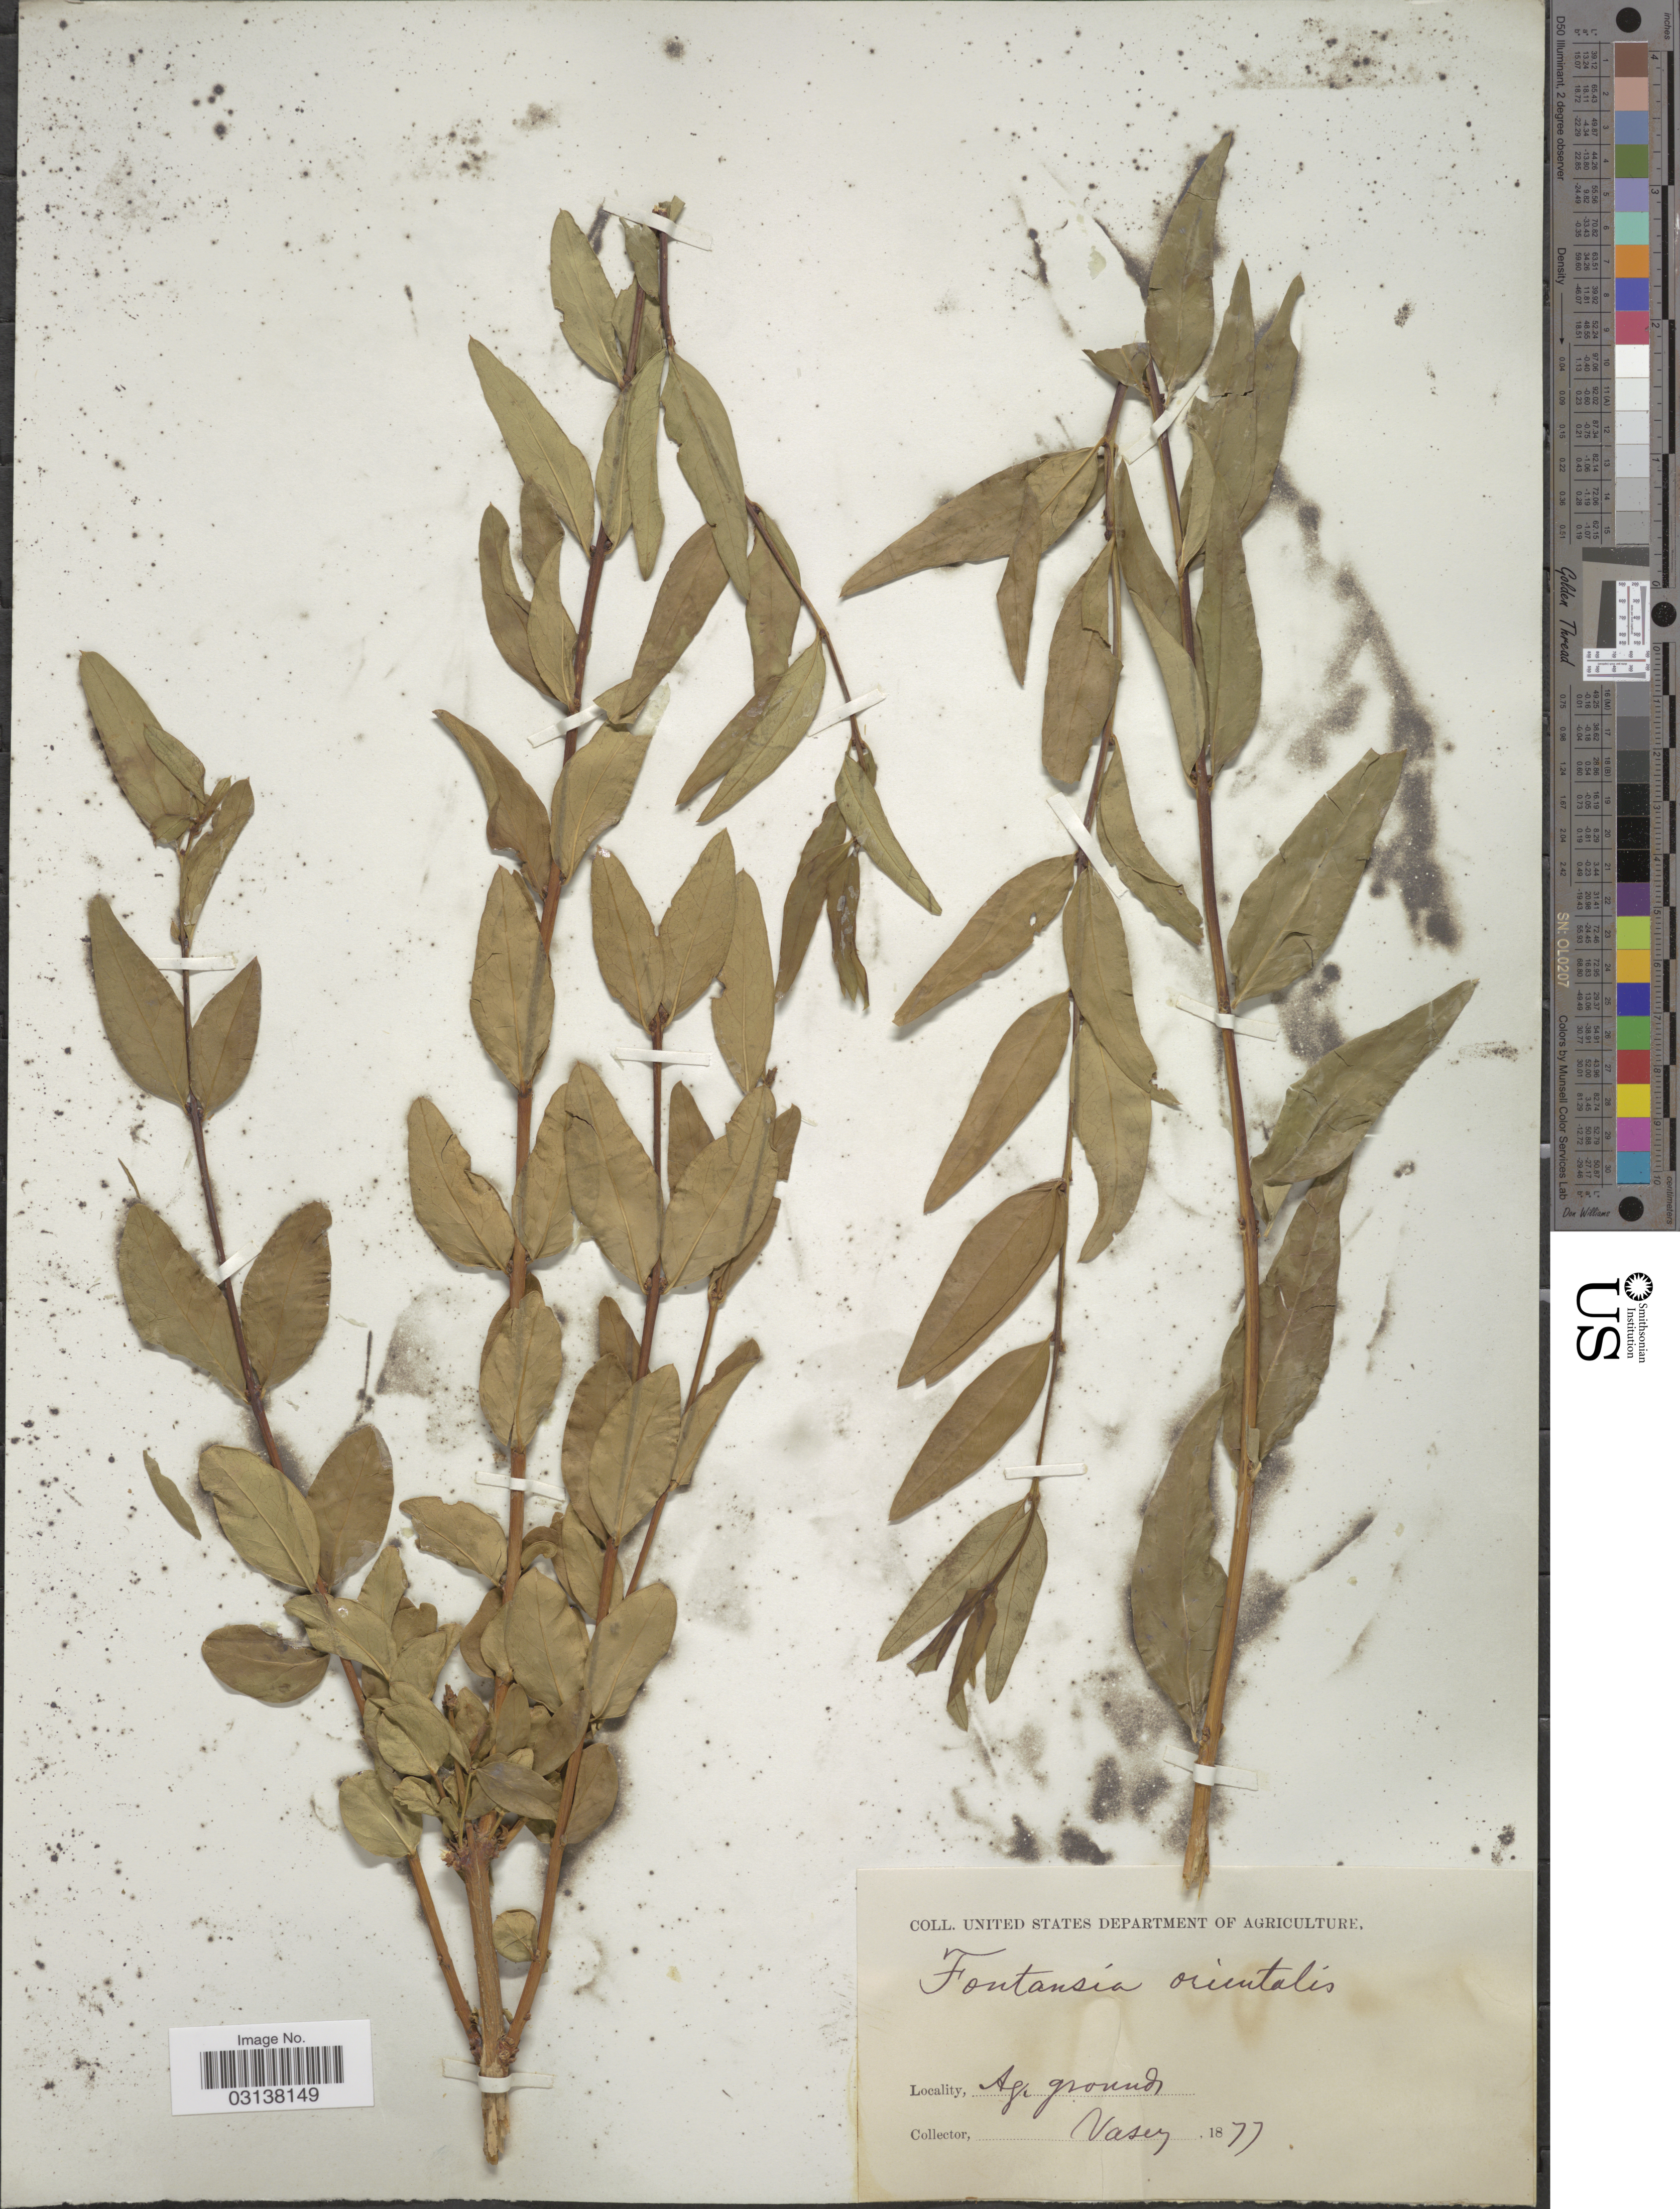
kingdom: Plantae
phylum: Tracheophyta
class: Magnoliopsida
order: Lamiales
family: Oleaceae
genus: Fontanesia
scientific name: Fontanesia 'Orientalis'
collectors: Vasey, --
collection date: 1877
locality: Agr grounds.